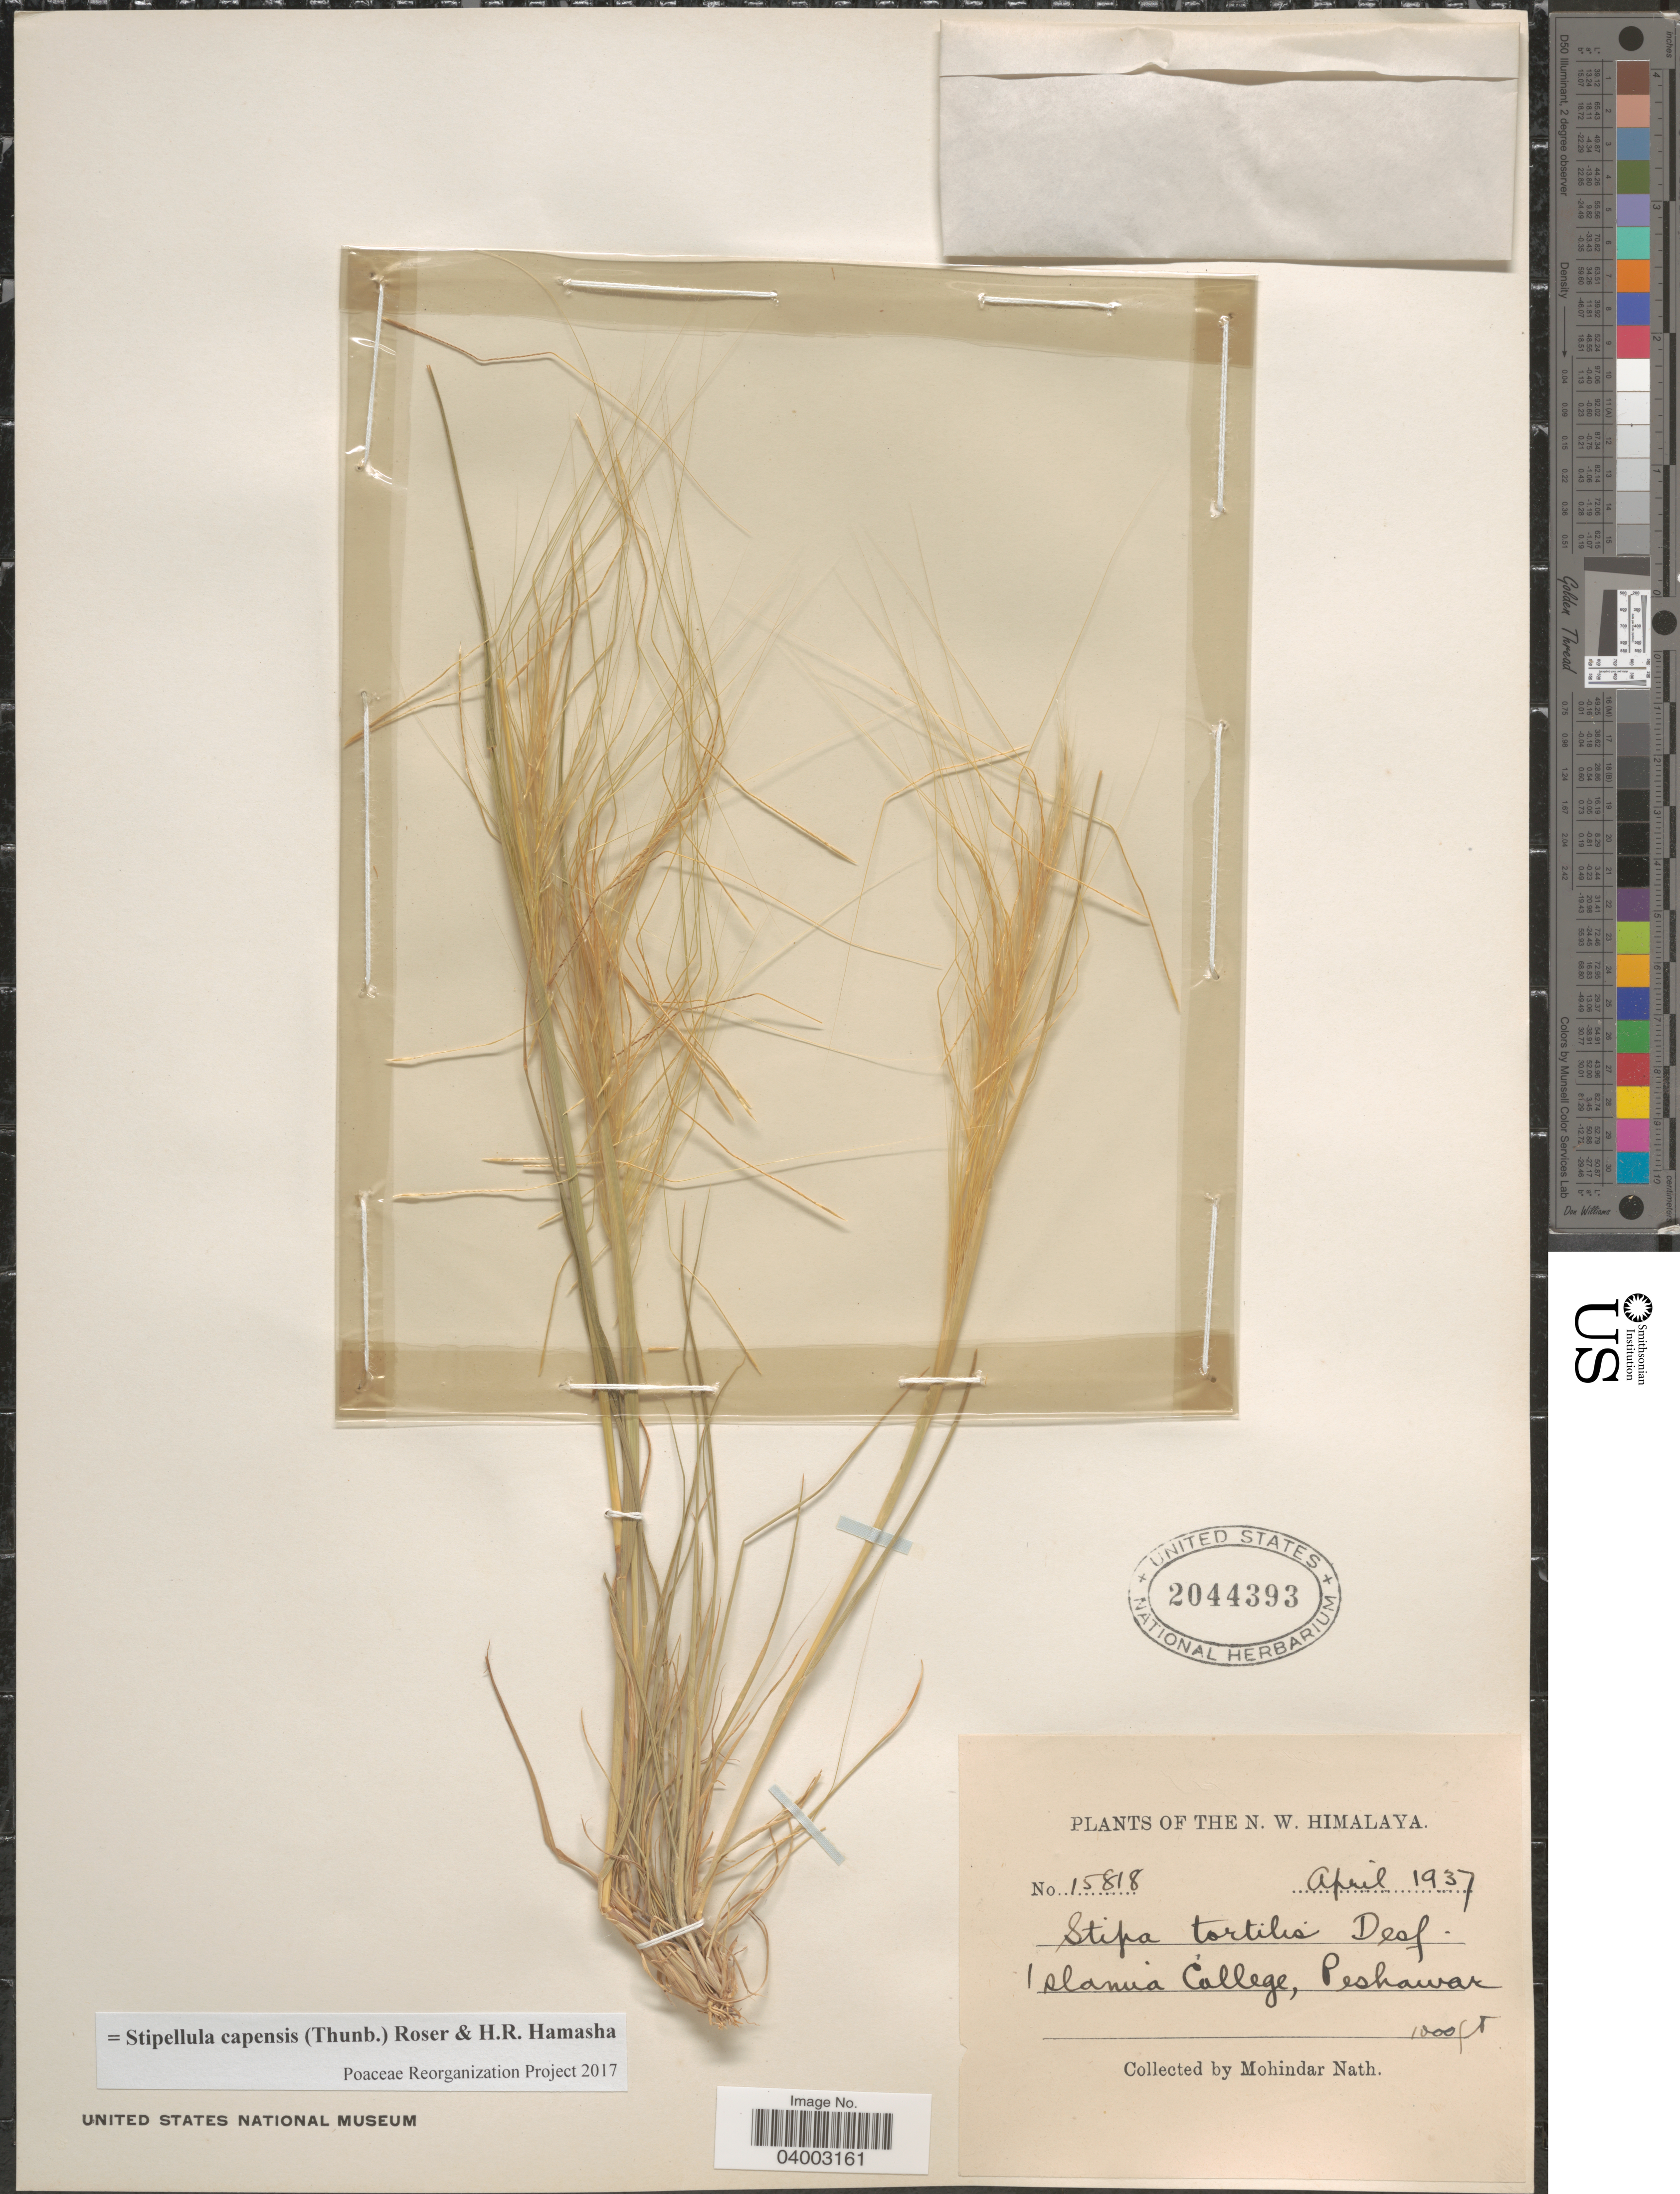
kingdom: Plantae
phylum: Tracheophyta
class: Liliopsida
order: Poales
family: Poaceae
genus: Stipellula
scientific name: Stipellula capensis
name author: (Thunb.) Röser & H. R. Hamasha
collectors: M. Nath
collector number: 15818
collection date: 1937-04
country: Pakistan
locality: N. W. Himalaya. Islamia College, Peshawar.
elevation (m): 305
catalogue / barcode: US 2044393